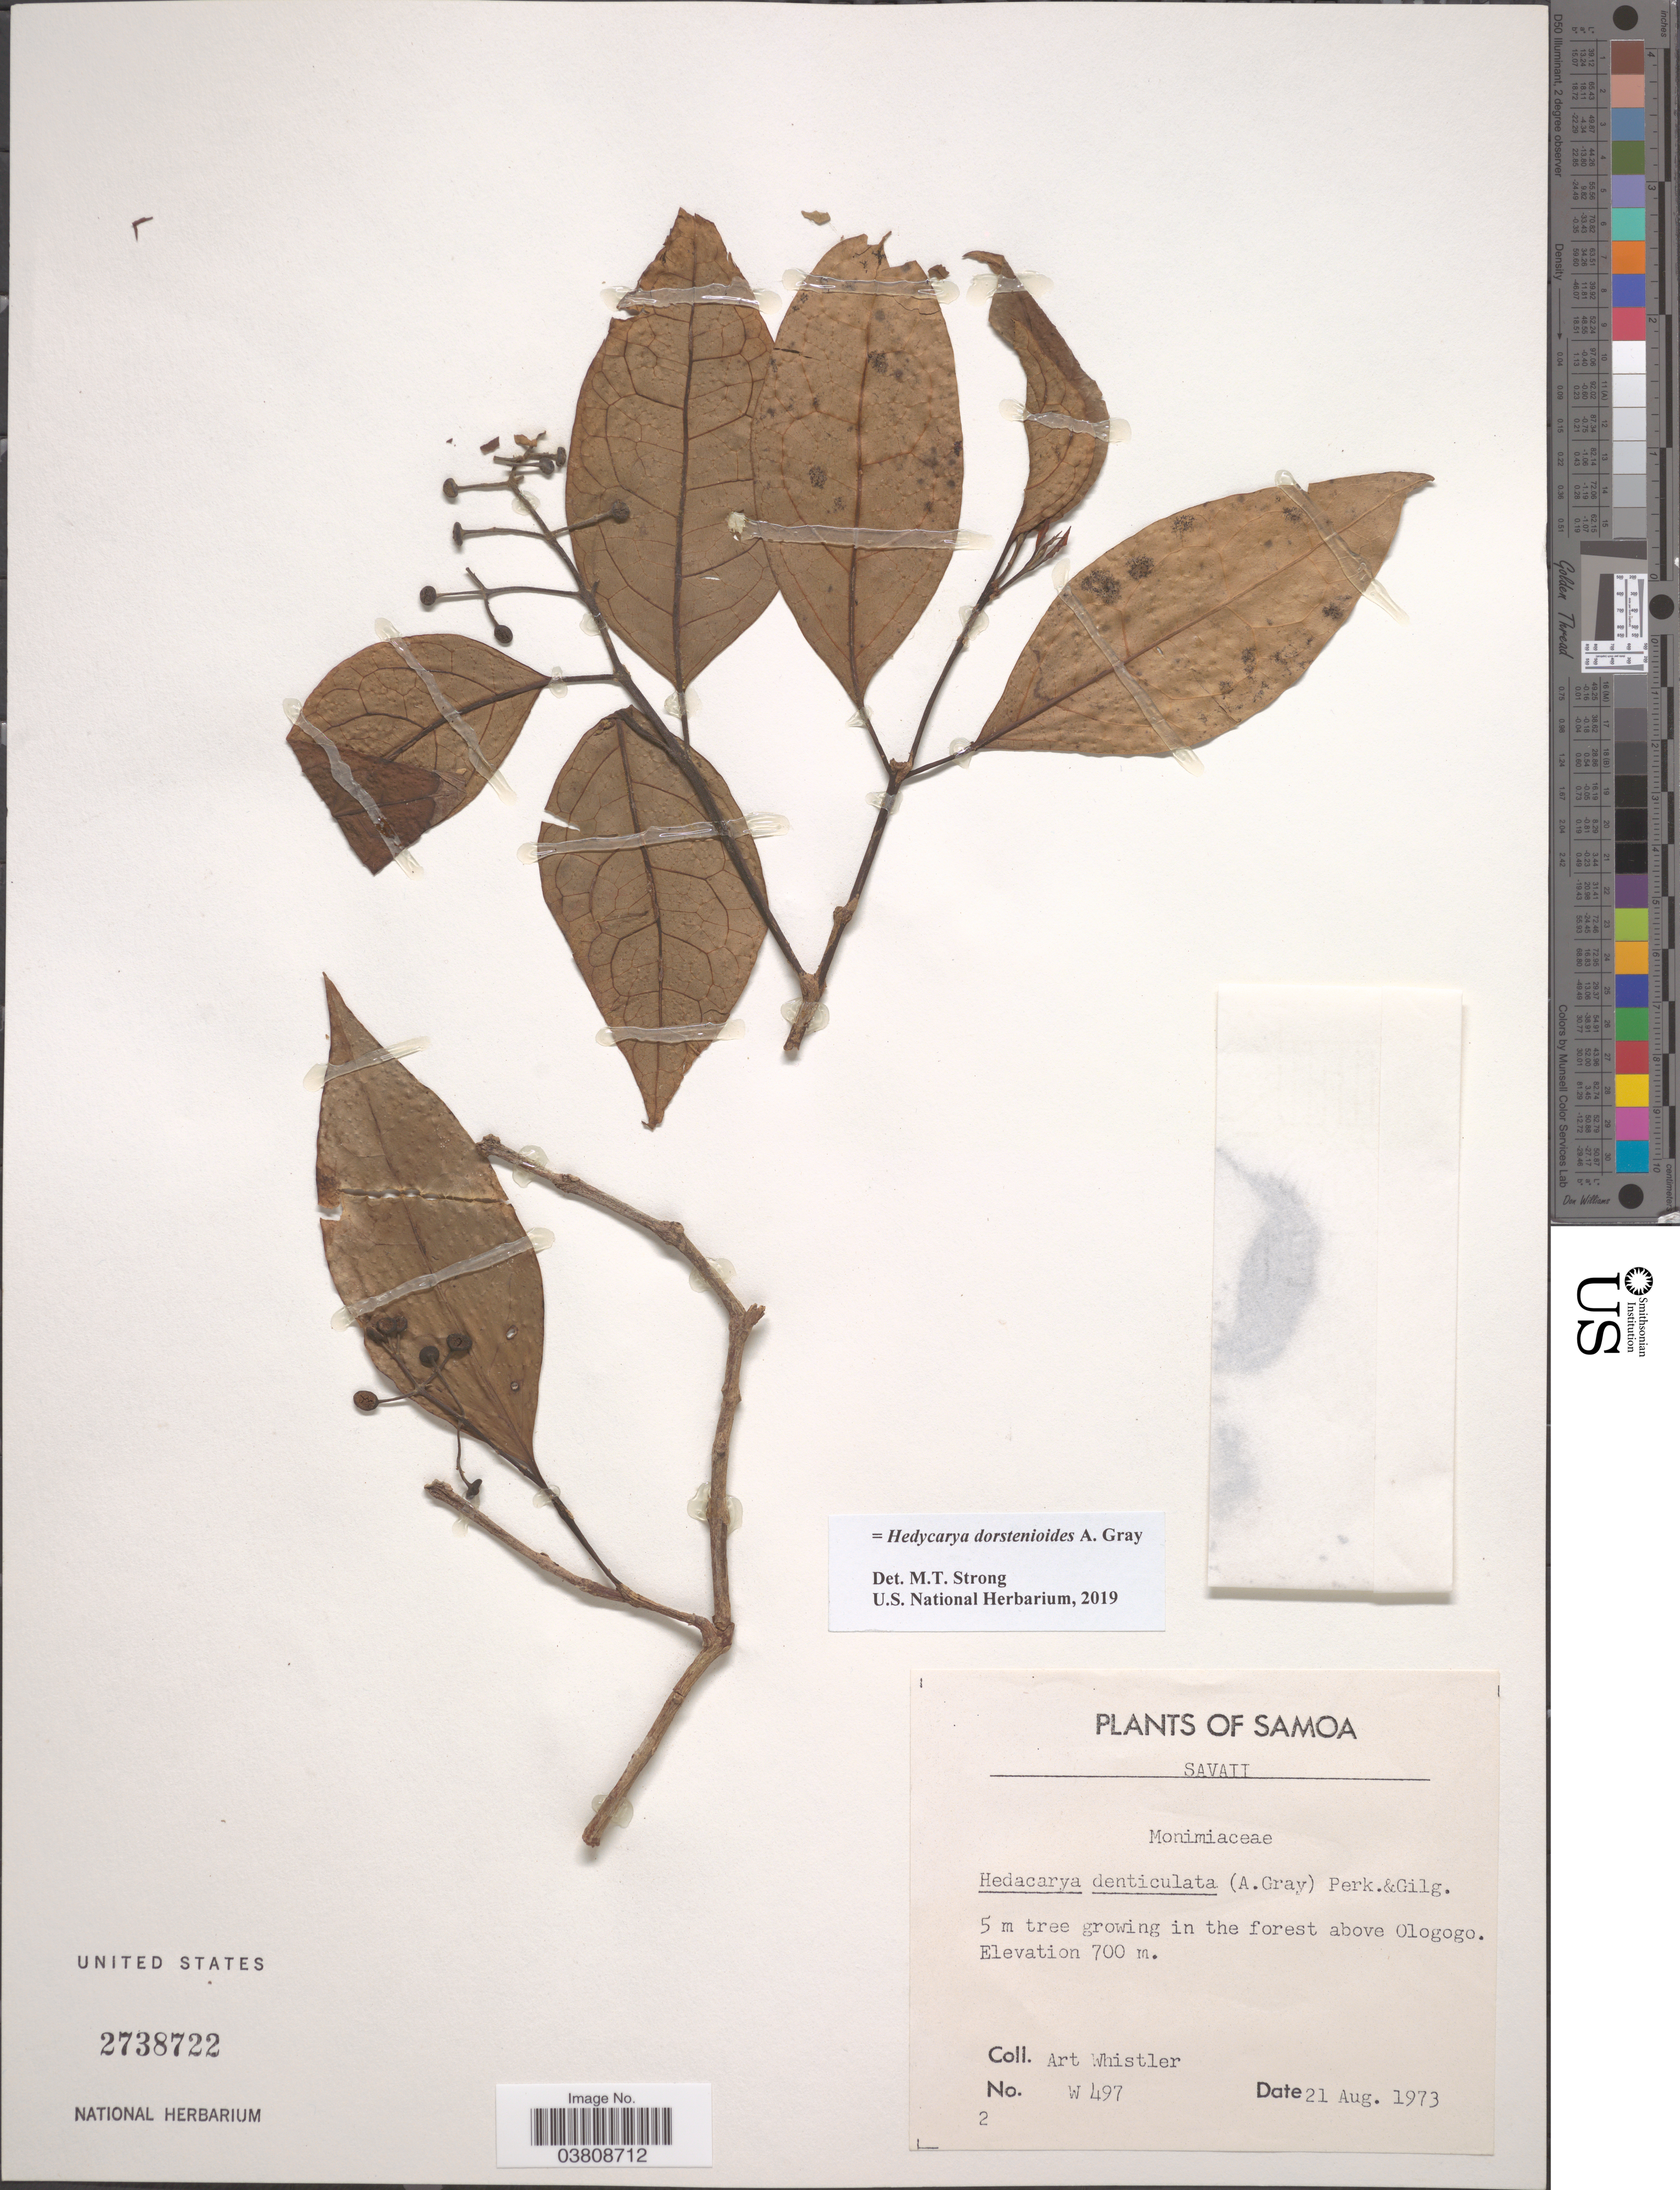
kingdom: Plantae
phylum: Tracheophyta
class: Magnoliopsida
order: Laurales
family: Monimiaceae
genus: Hedycarya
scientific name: Hedycarya dorstenioides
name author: A. Gray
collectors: A. Whistler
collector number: W497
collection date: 1973-08-21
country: Samoa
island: Savaii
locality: Savaii. In the forest above Ologogo.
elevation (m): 700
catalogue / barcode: US 2738722